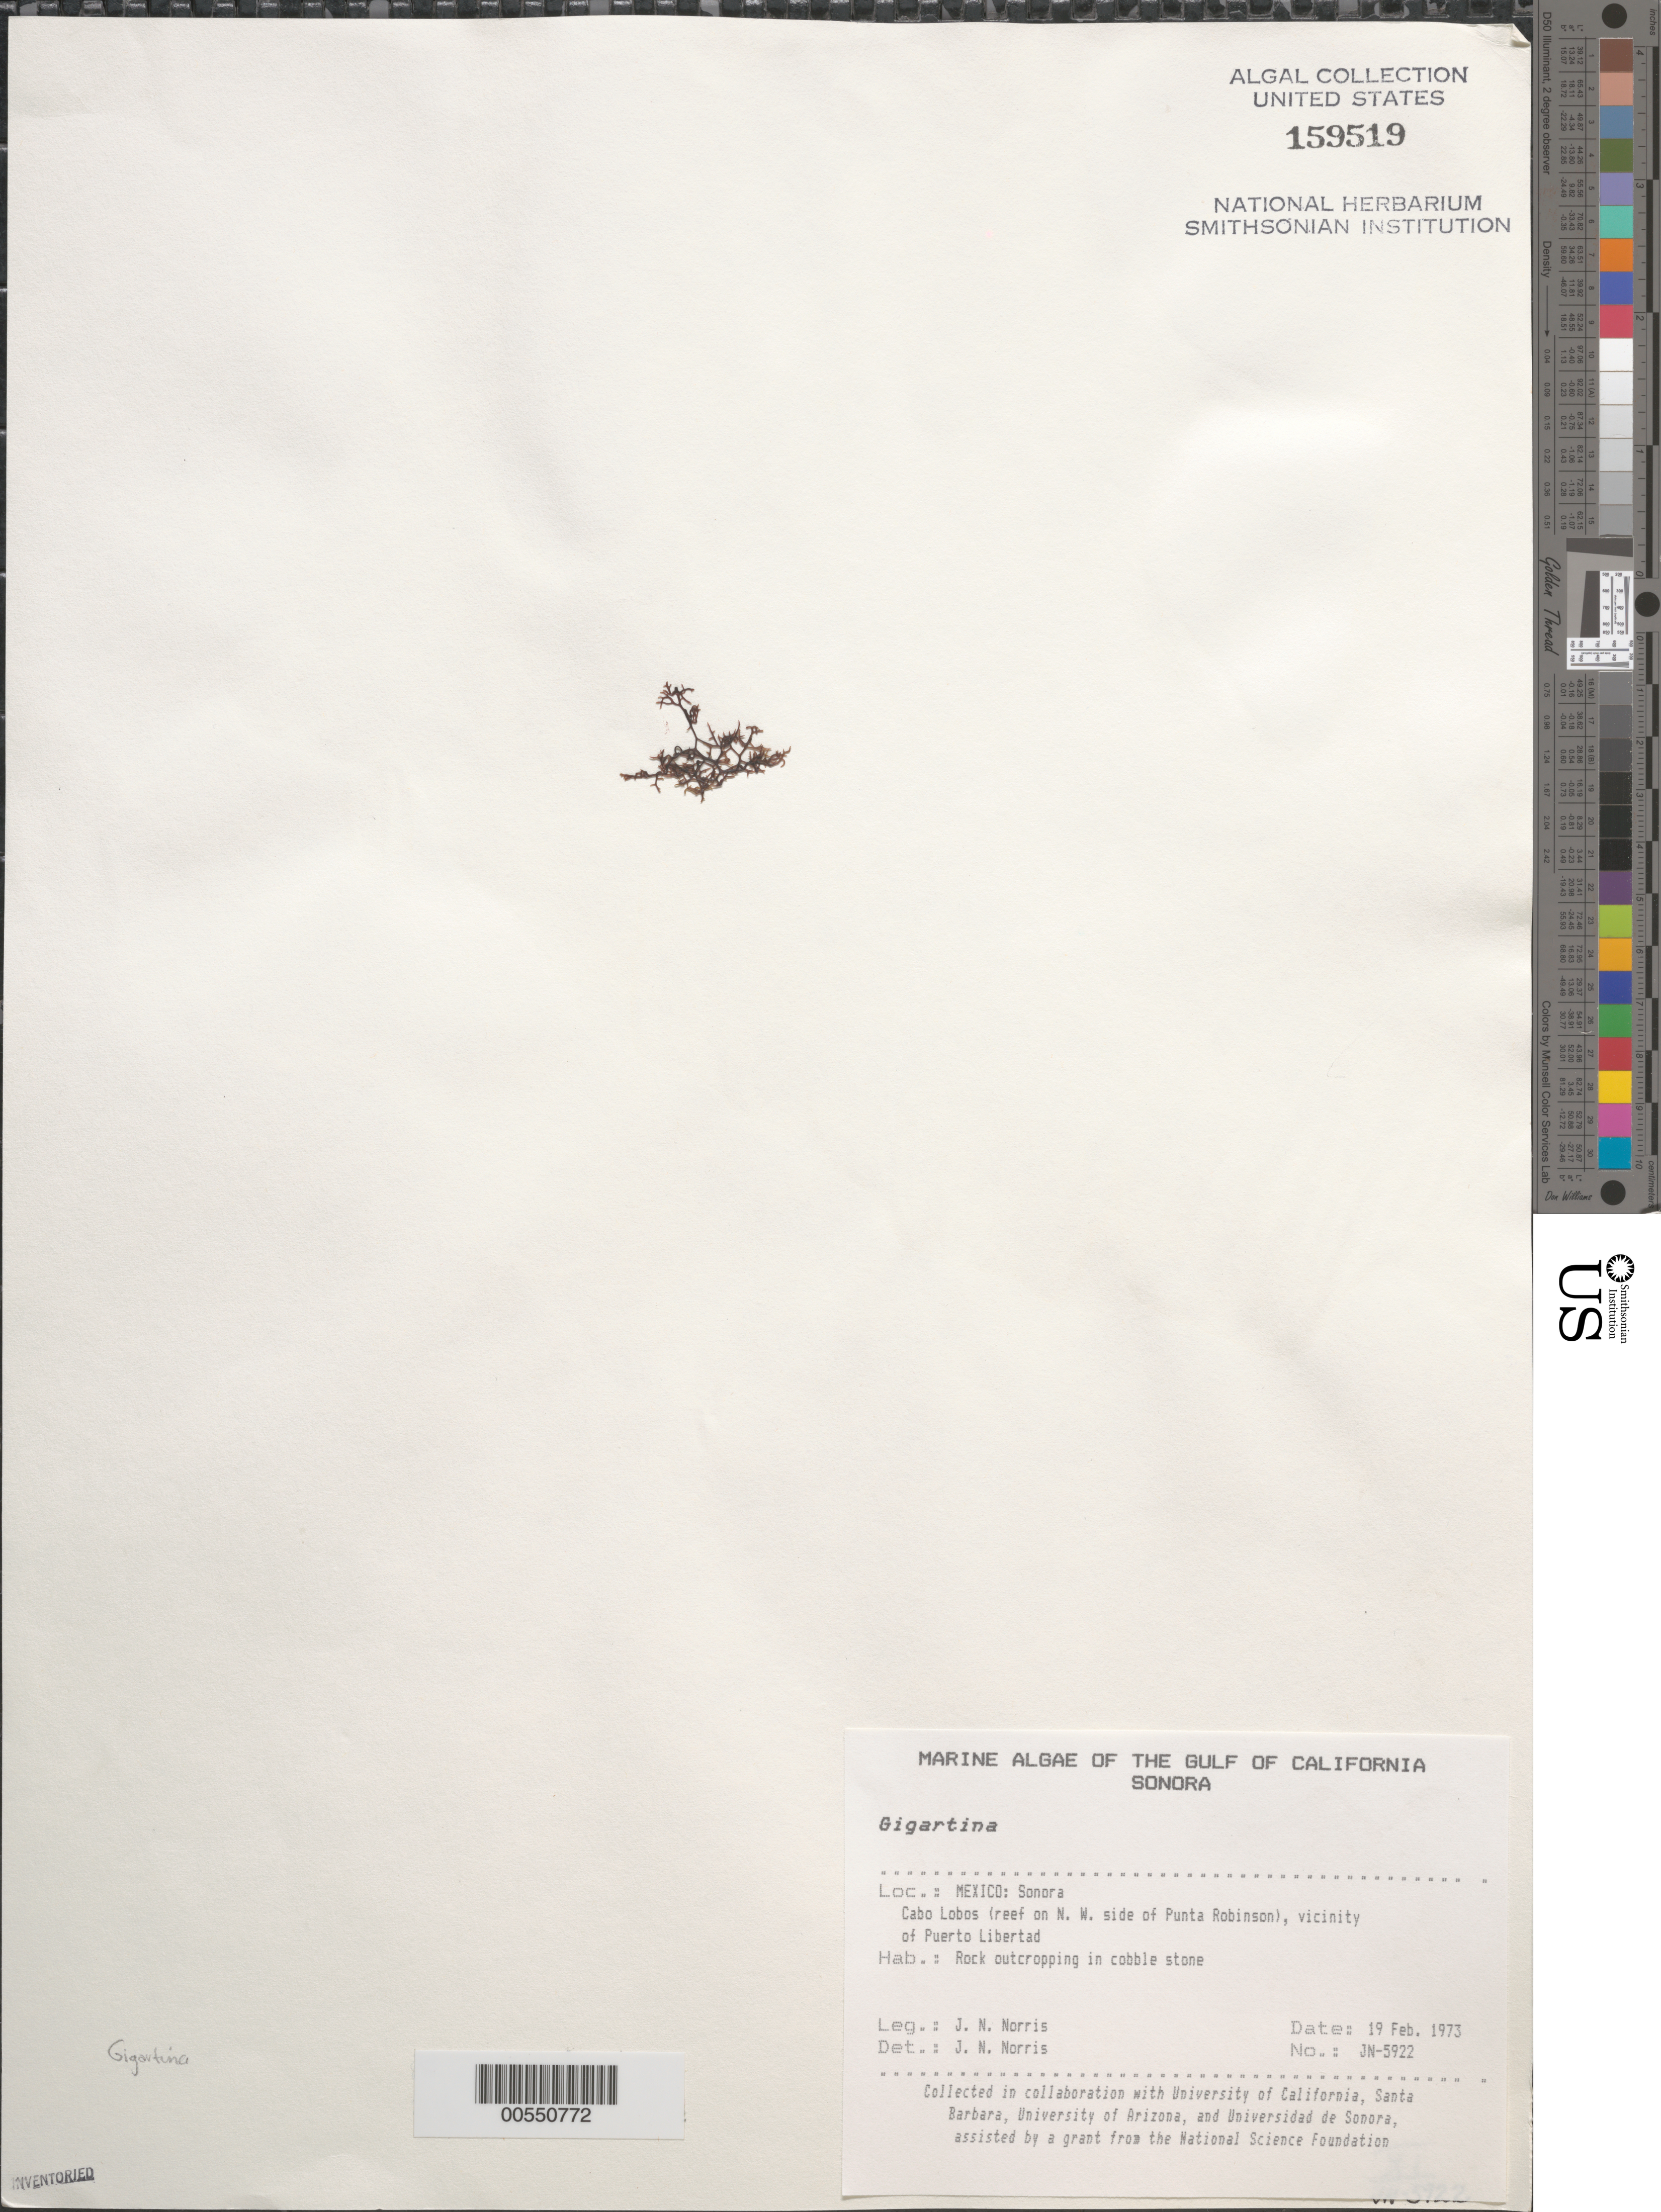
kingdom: Plantae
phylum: Rhodophyta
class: Florideophyceae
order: Gigartinales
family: Gigartinaceae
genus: Gigartina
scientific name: Gigartina sp.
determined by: Norris, James N.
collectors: J. N. Norris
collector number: JN-5922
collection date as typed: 19 Feb 1973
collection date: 1973-02-19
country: Mexico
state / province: Sonora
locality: Cabo Lobos, northwest Punta Robinson, Puerto Libertad area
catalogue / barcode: US 159519